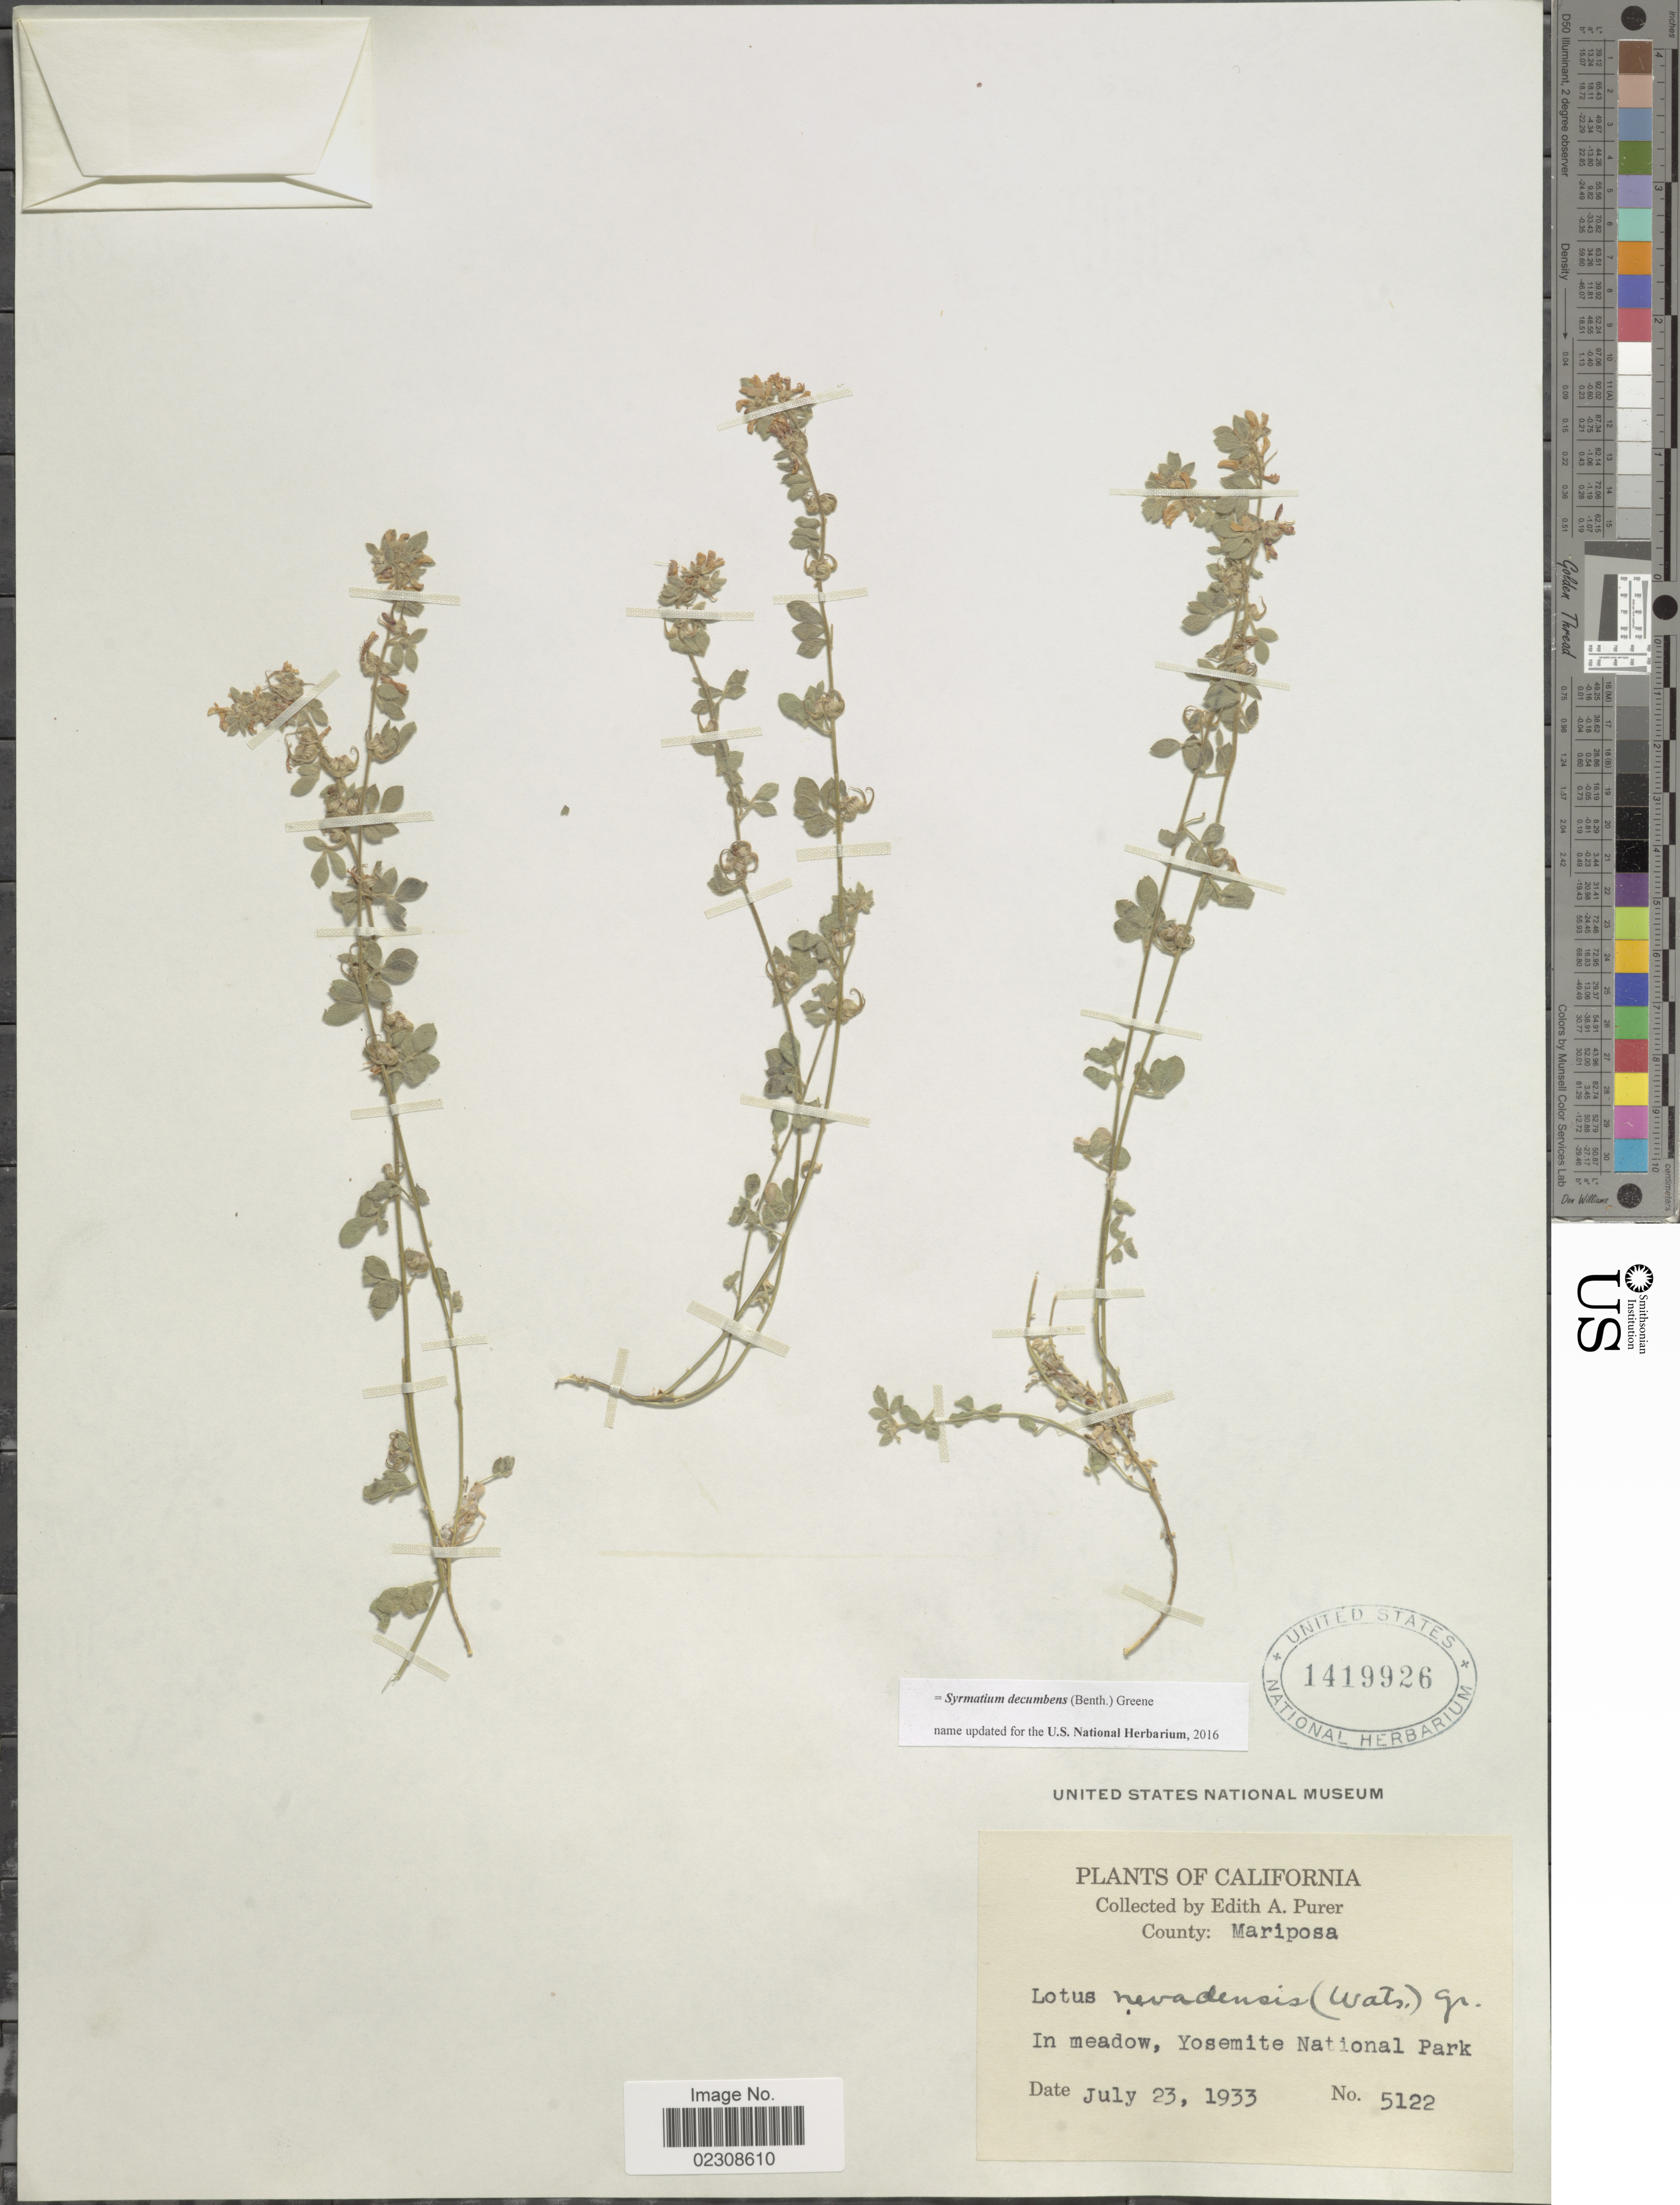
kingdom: Plantae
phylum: Tracheophyta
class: Magnoliopsida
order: Fabales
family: Fabaceae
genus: Syrmatium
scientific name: Syrmatium decumbens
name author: (Benth.) Greene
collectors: E. Purer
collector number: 5122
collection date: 1933-07-23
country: United States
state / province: California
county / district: Mariposa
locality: County Mariposa. In meadow, Yosemite National Park.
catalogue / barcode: US 1419926